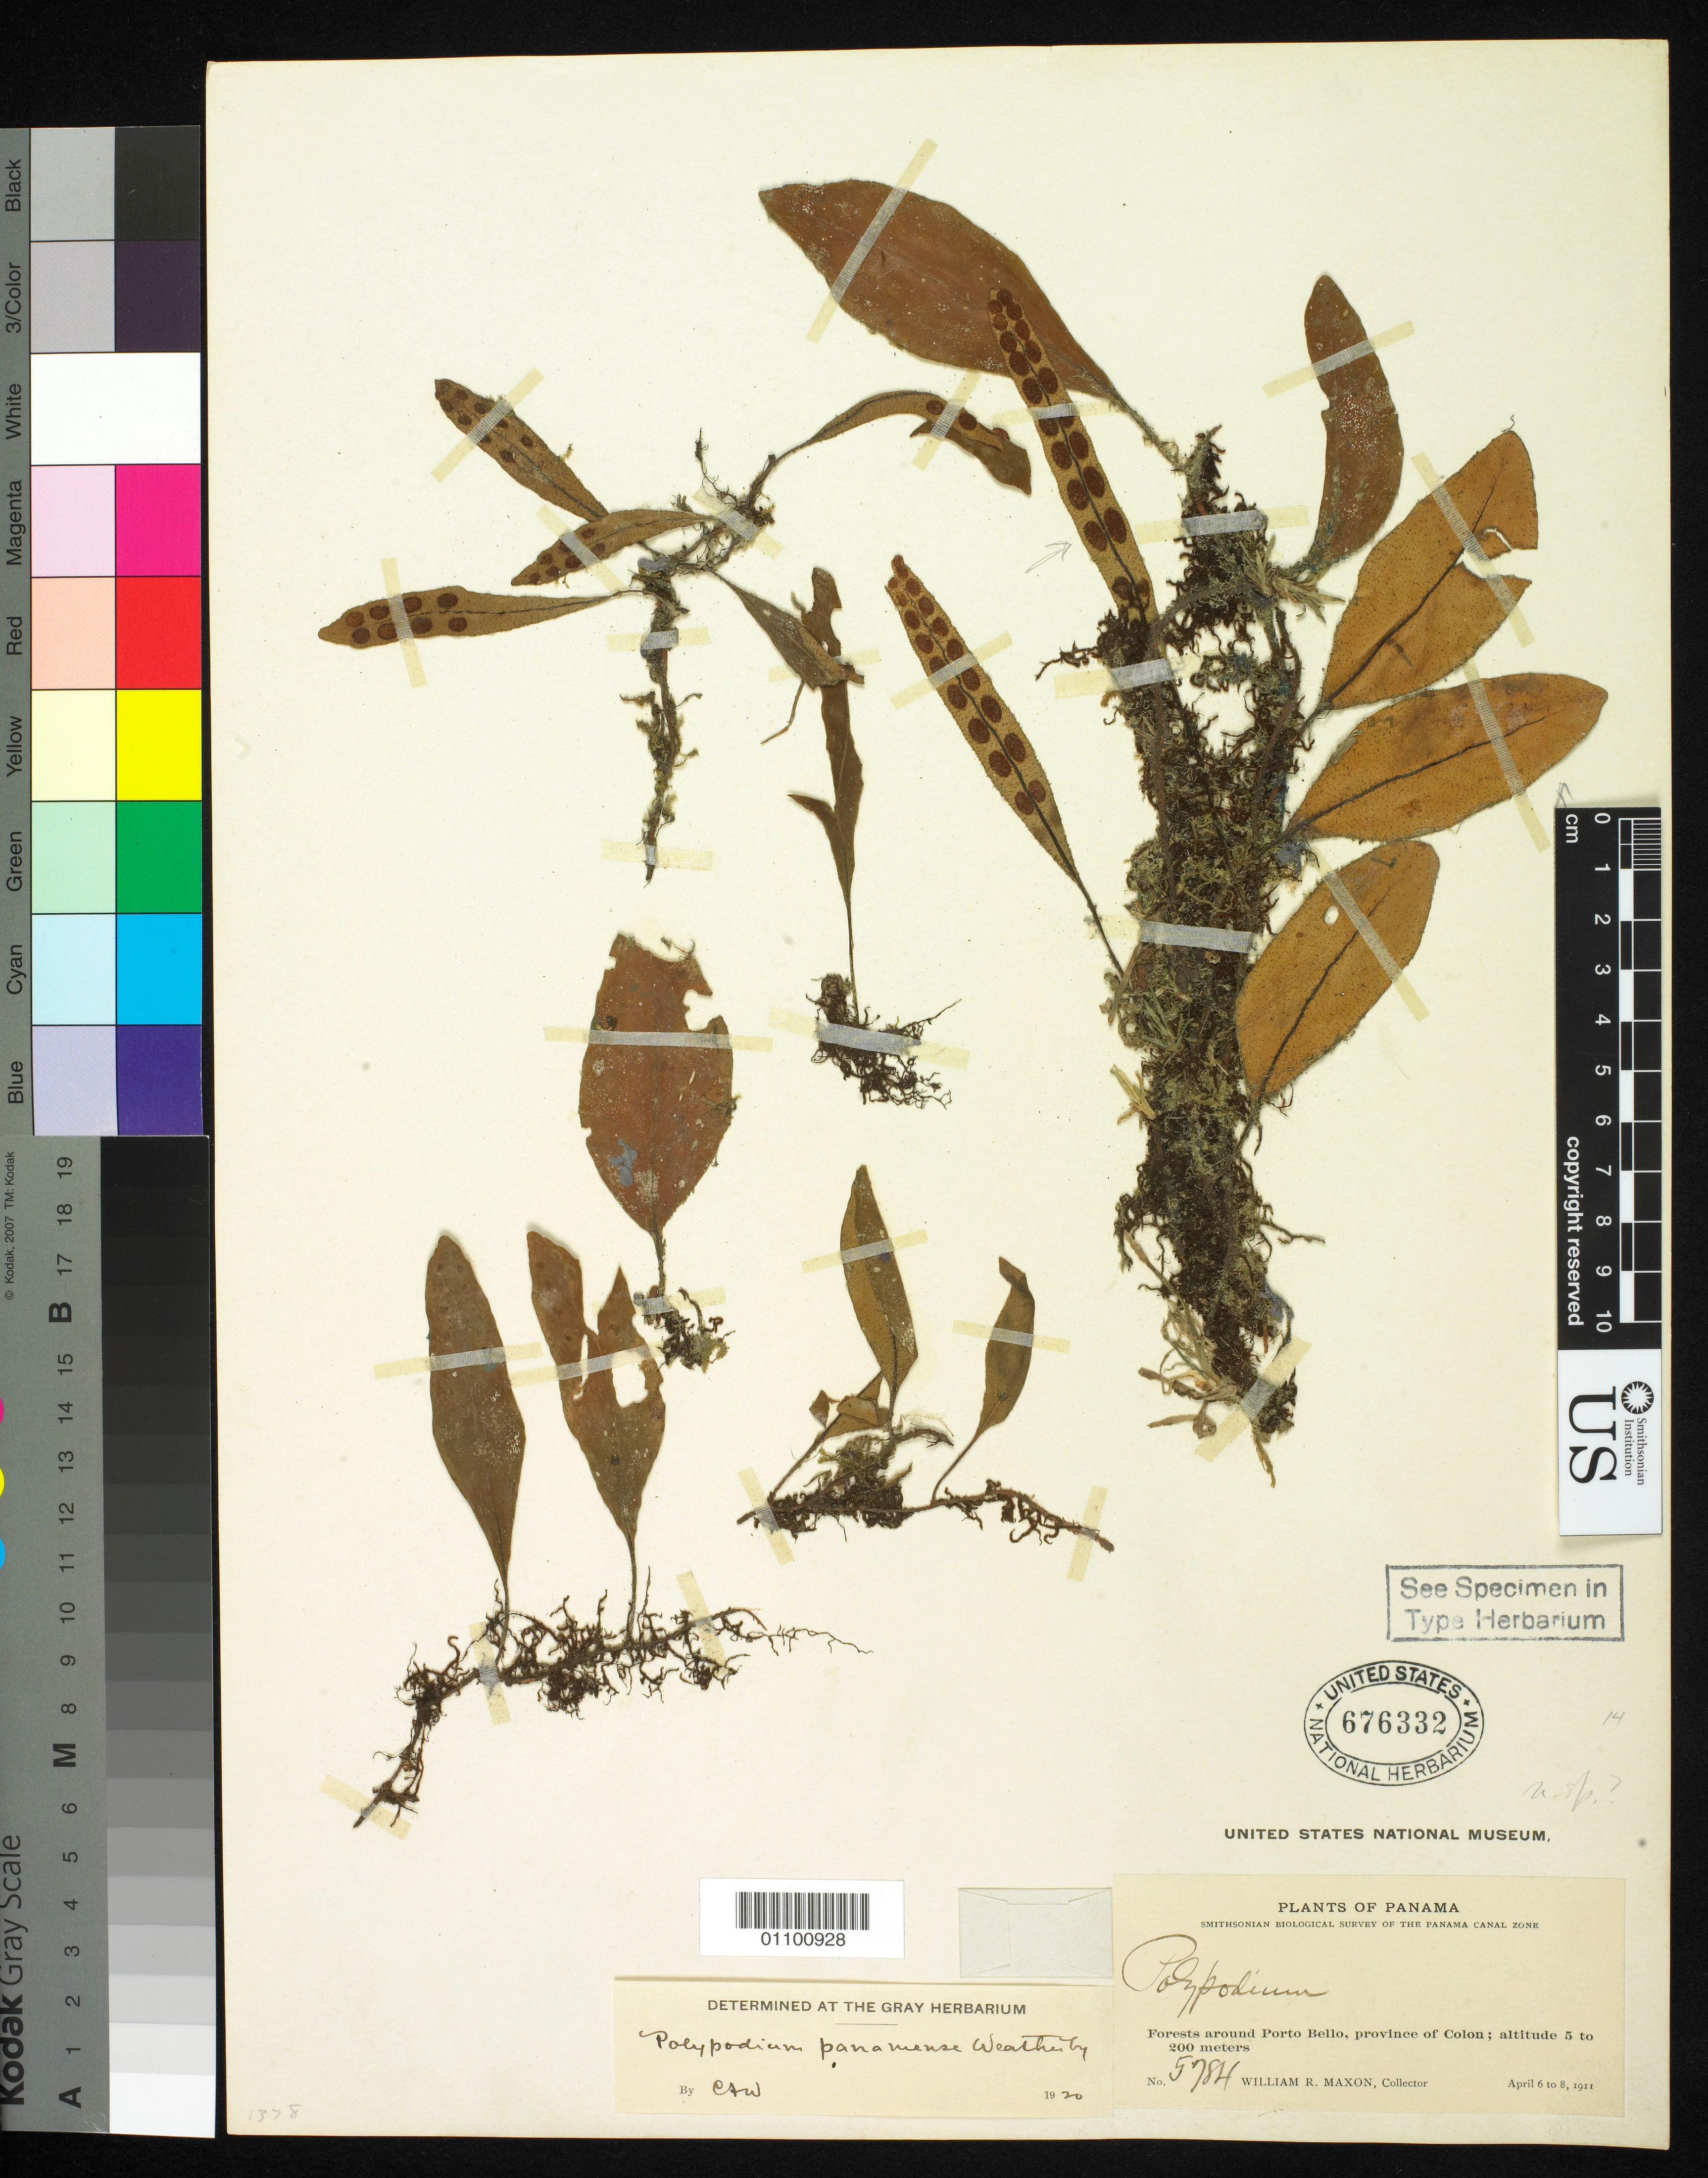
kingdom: Plantae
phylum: Tracheophyta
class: Polypodiopsida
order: Polypodiales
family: Polypodiaceae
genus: Polypodium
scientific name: Polypodium panamense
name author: Weath.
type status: Isotype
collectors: W. R. Maxon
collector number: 5784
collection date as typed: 06 Apr 1911 to 08 Apr 1911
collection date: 1911-04-06/1911-04-08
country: Panama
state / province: Colón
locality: Forests around Portobello.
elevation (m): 5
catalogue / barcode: US 676332